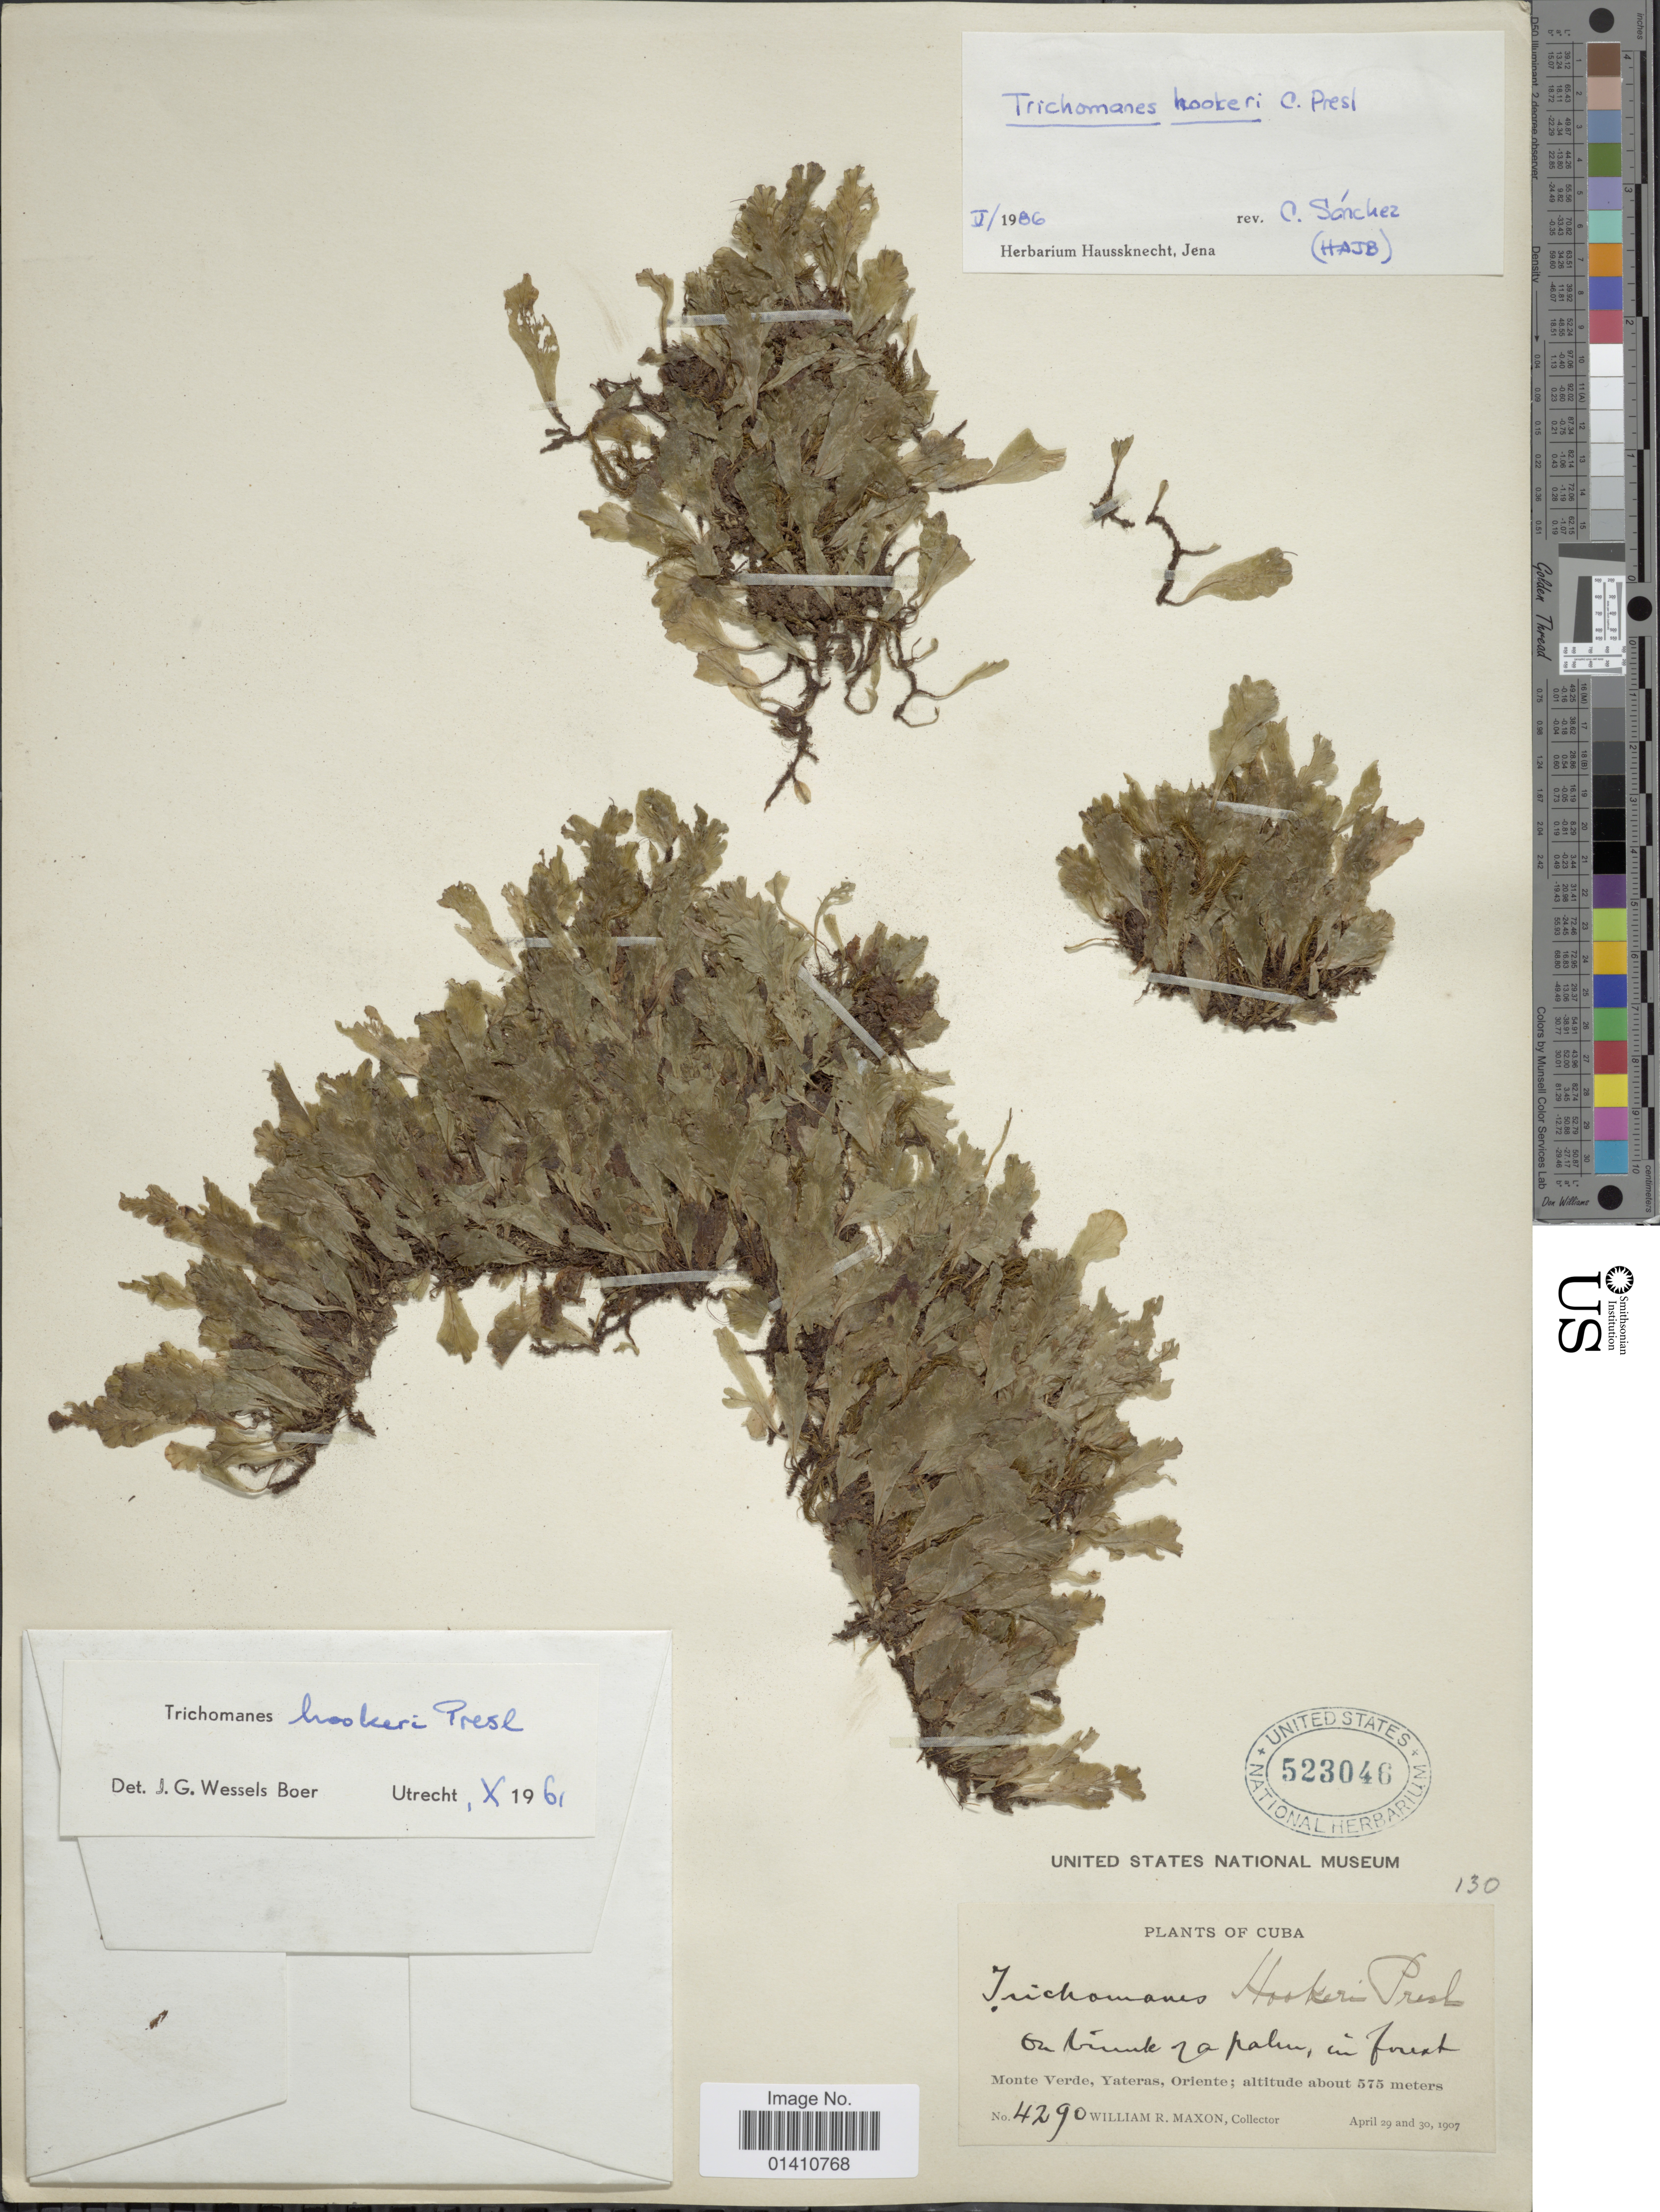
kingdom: Plantae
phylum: Tracheophyta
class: Polypodiopsida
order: Hymenophyllales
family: Hymenophyllaceae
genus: Didymoglossum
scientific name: Didymoglossum hookeri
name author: C. Presl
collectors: W. R. Maxon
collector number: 4290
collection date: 1907-04-29/1907-04-30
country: Cuba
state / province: Oriente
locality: Monte Verde, Yateras, Oriente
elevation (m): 575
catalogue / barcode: US 523046